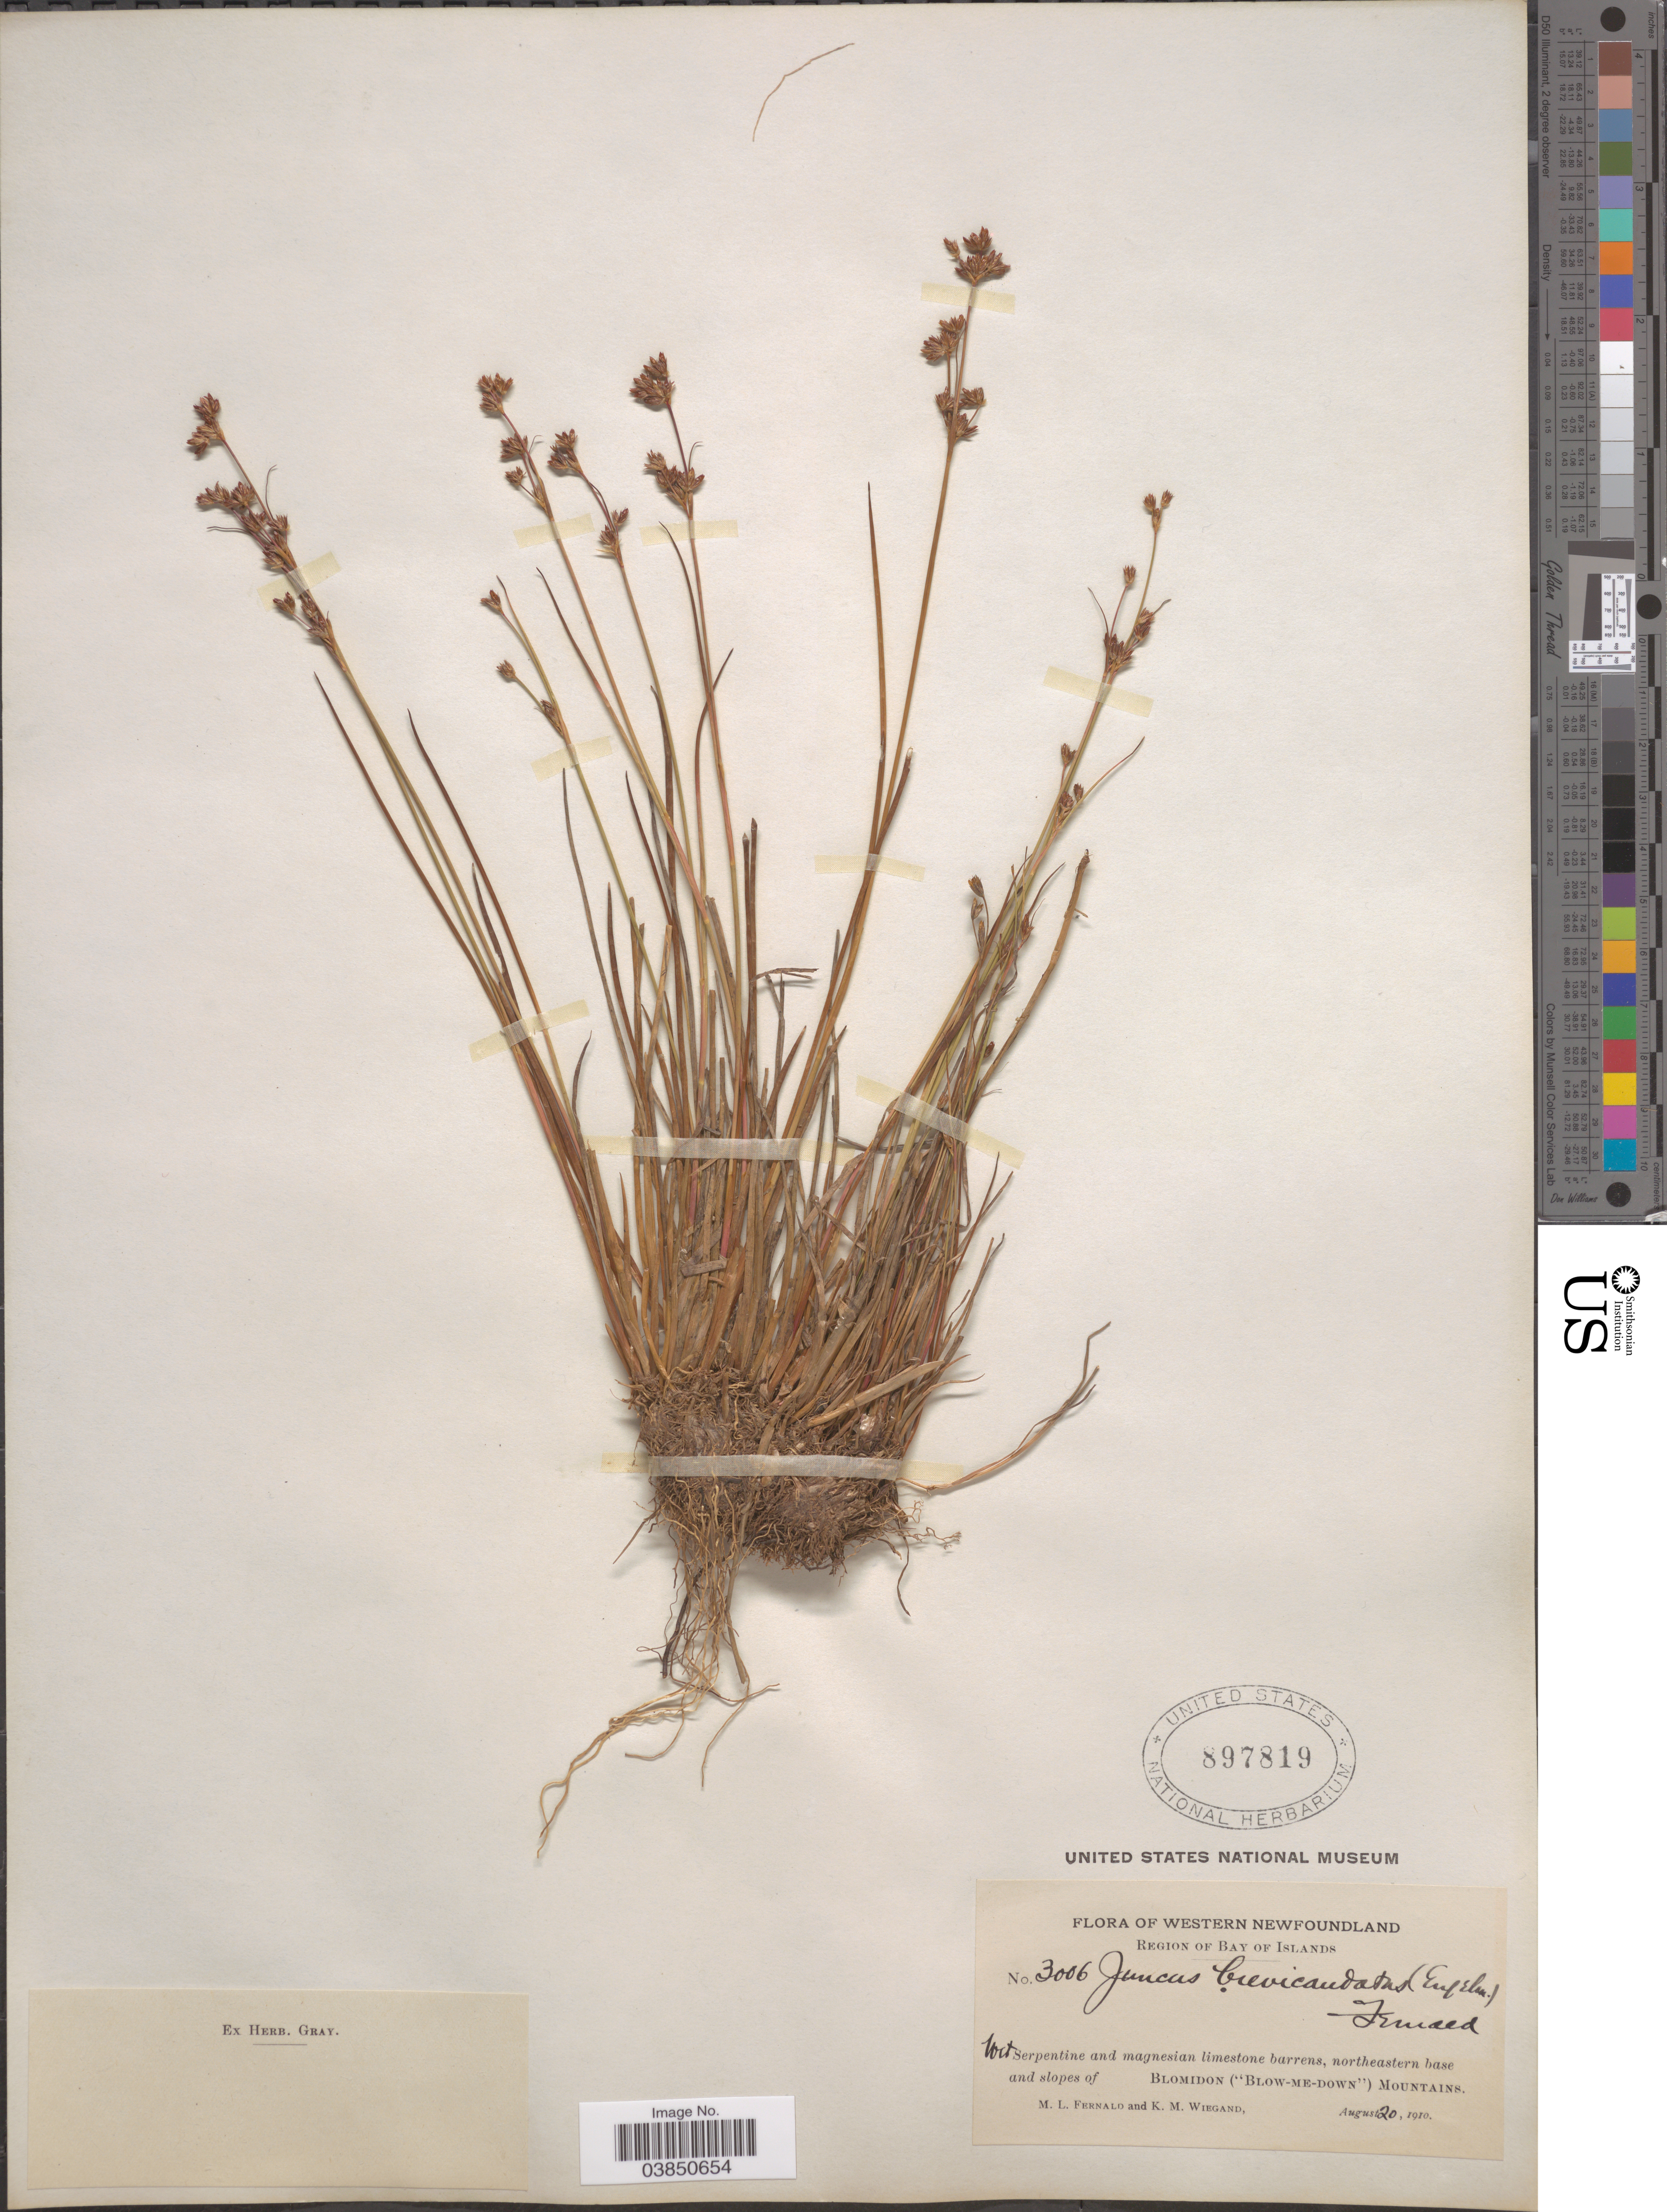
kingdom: Plantae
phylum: Tracheophyta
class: Liliopsida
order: Poales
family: Juncaceae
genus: Juncus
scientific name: Juncus brevicaudatus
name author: (Engelm.) Fernald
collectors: M. L. Fernald & K. M. Wiegand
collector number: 3006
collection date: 1910-08-20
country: Canada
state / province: Newfoundland and Labrador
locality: Western Newfoundland. Region of Bay of Islands. Northeastern base and slopes of Blomidon ("Blow-me-down") Mountains.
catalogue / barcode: US 897819